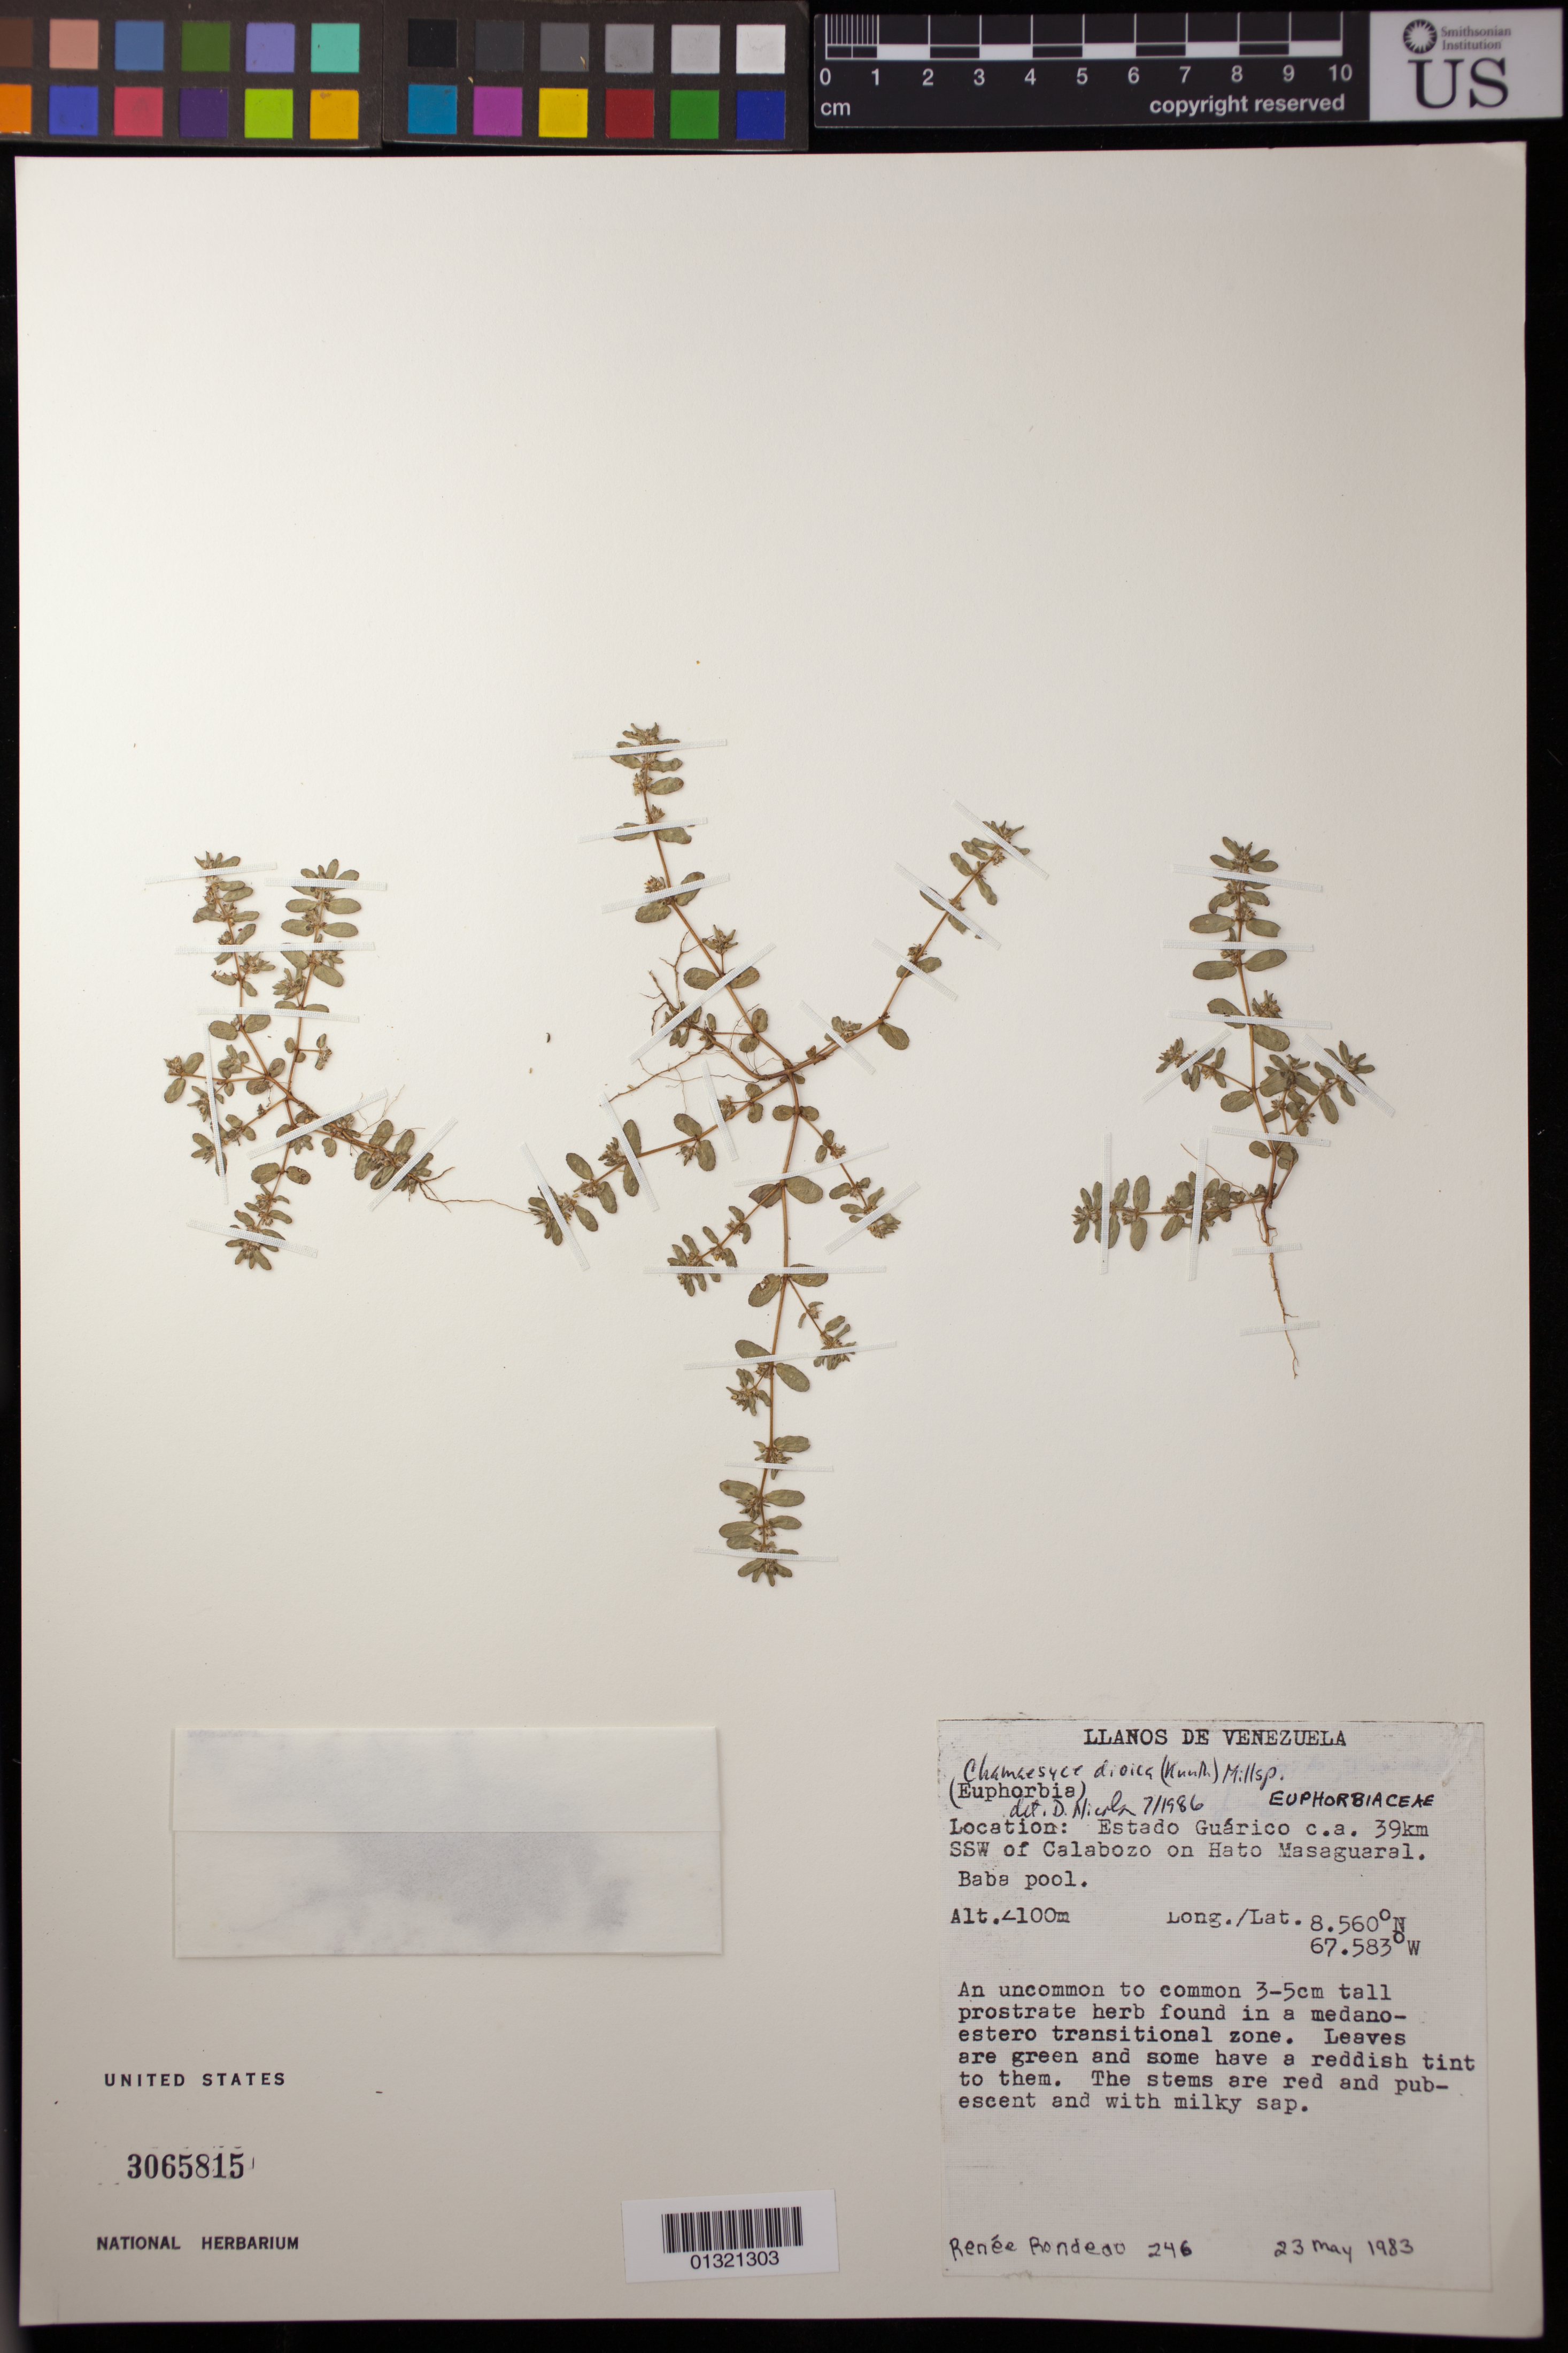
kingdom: Plantae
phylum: Tracheophyta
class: Magnoliopsida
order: Malpighiales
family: Euphorbiaceae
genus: Euphorbia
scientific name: Euphorbia dioeca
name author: Kunth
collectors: R. Rondeau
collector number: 246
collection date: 1983-05-23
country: Venezuela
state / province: Guárico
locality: Estado Guárico c.a. 39 km SSW of Calabozo on Hato Masaguaral. Baba pool.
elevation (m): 100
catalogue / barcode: US 3065815